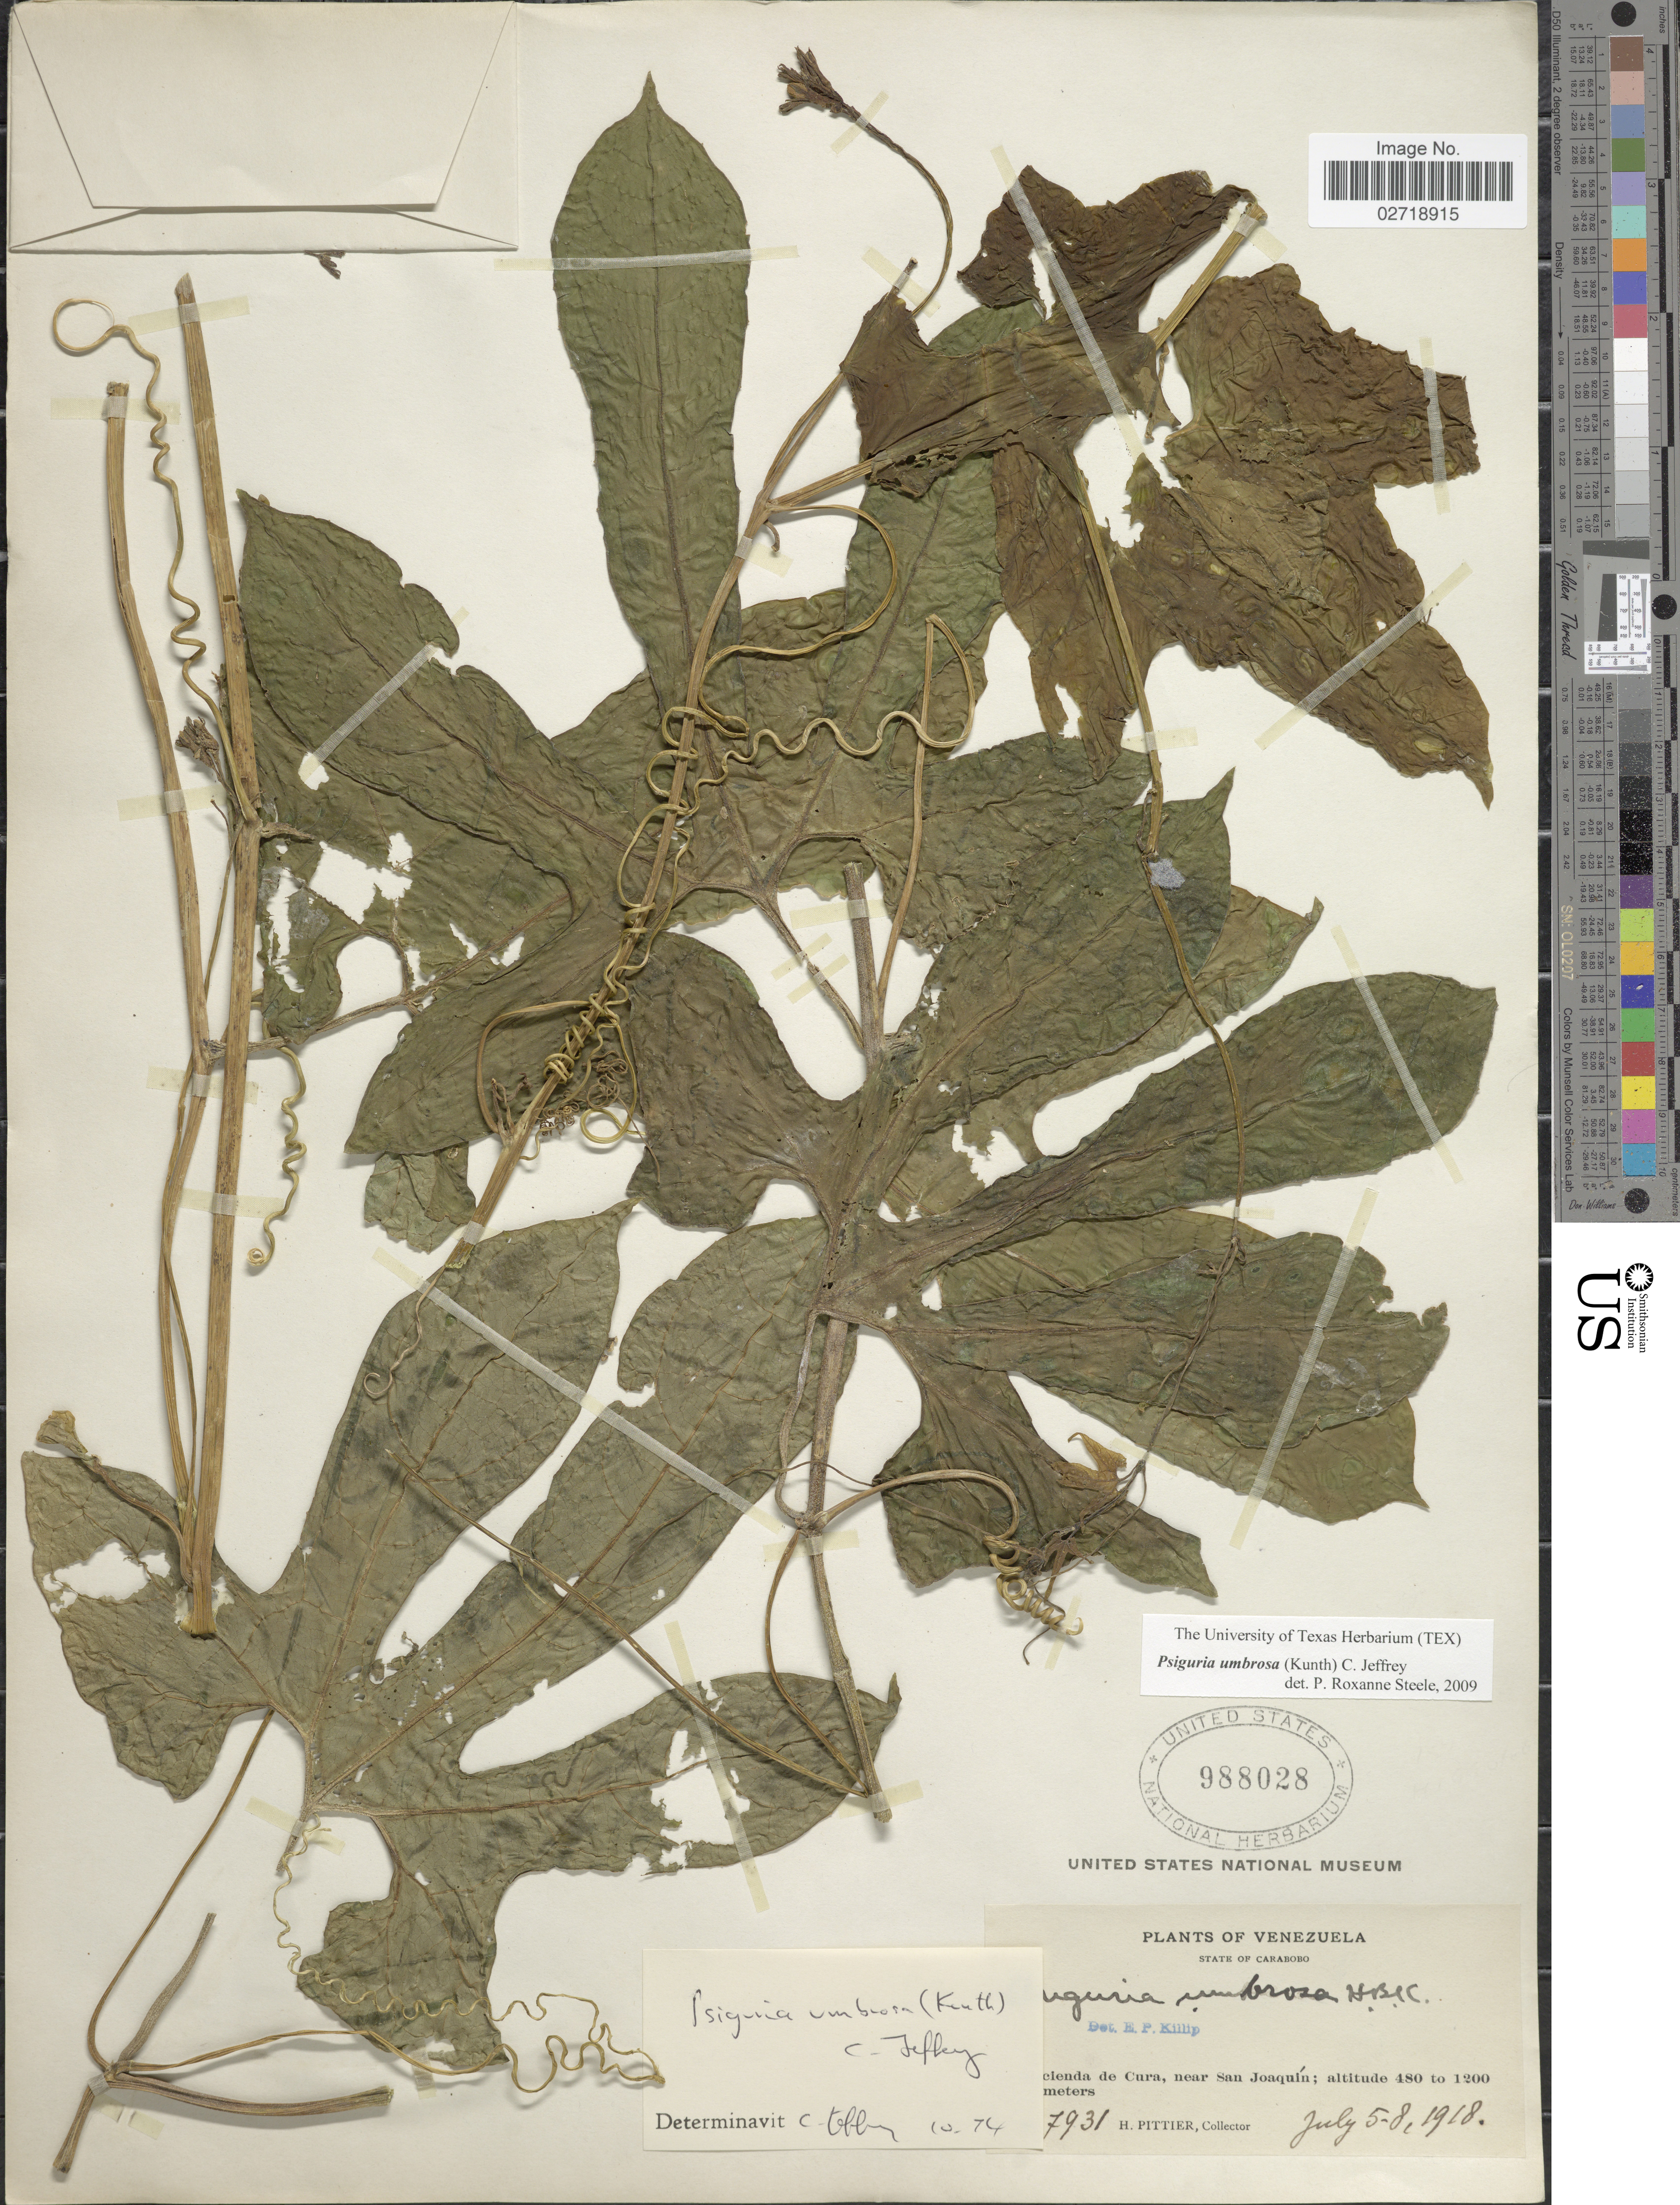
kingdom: Plantae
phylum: Tracheophyta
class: Magnoliopsida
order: Cucurbitales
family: Cucurbitaceae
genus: Psiguria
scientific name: Psiguria umbrosa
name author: (Kunth) C. Jeffrey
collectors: H. F. Pittier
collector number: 7931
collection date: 1918-07-05/1918-07-08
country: Venezuela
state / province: Carabobo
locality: Hacienda de Cura, near San Joaquin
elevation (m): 480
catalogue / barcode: US 988028